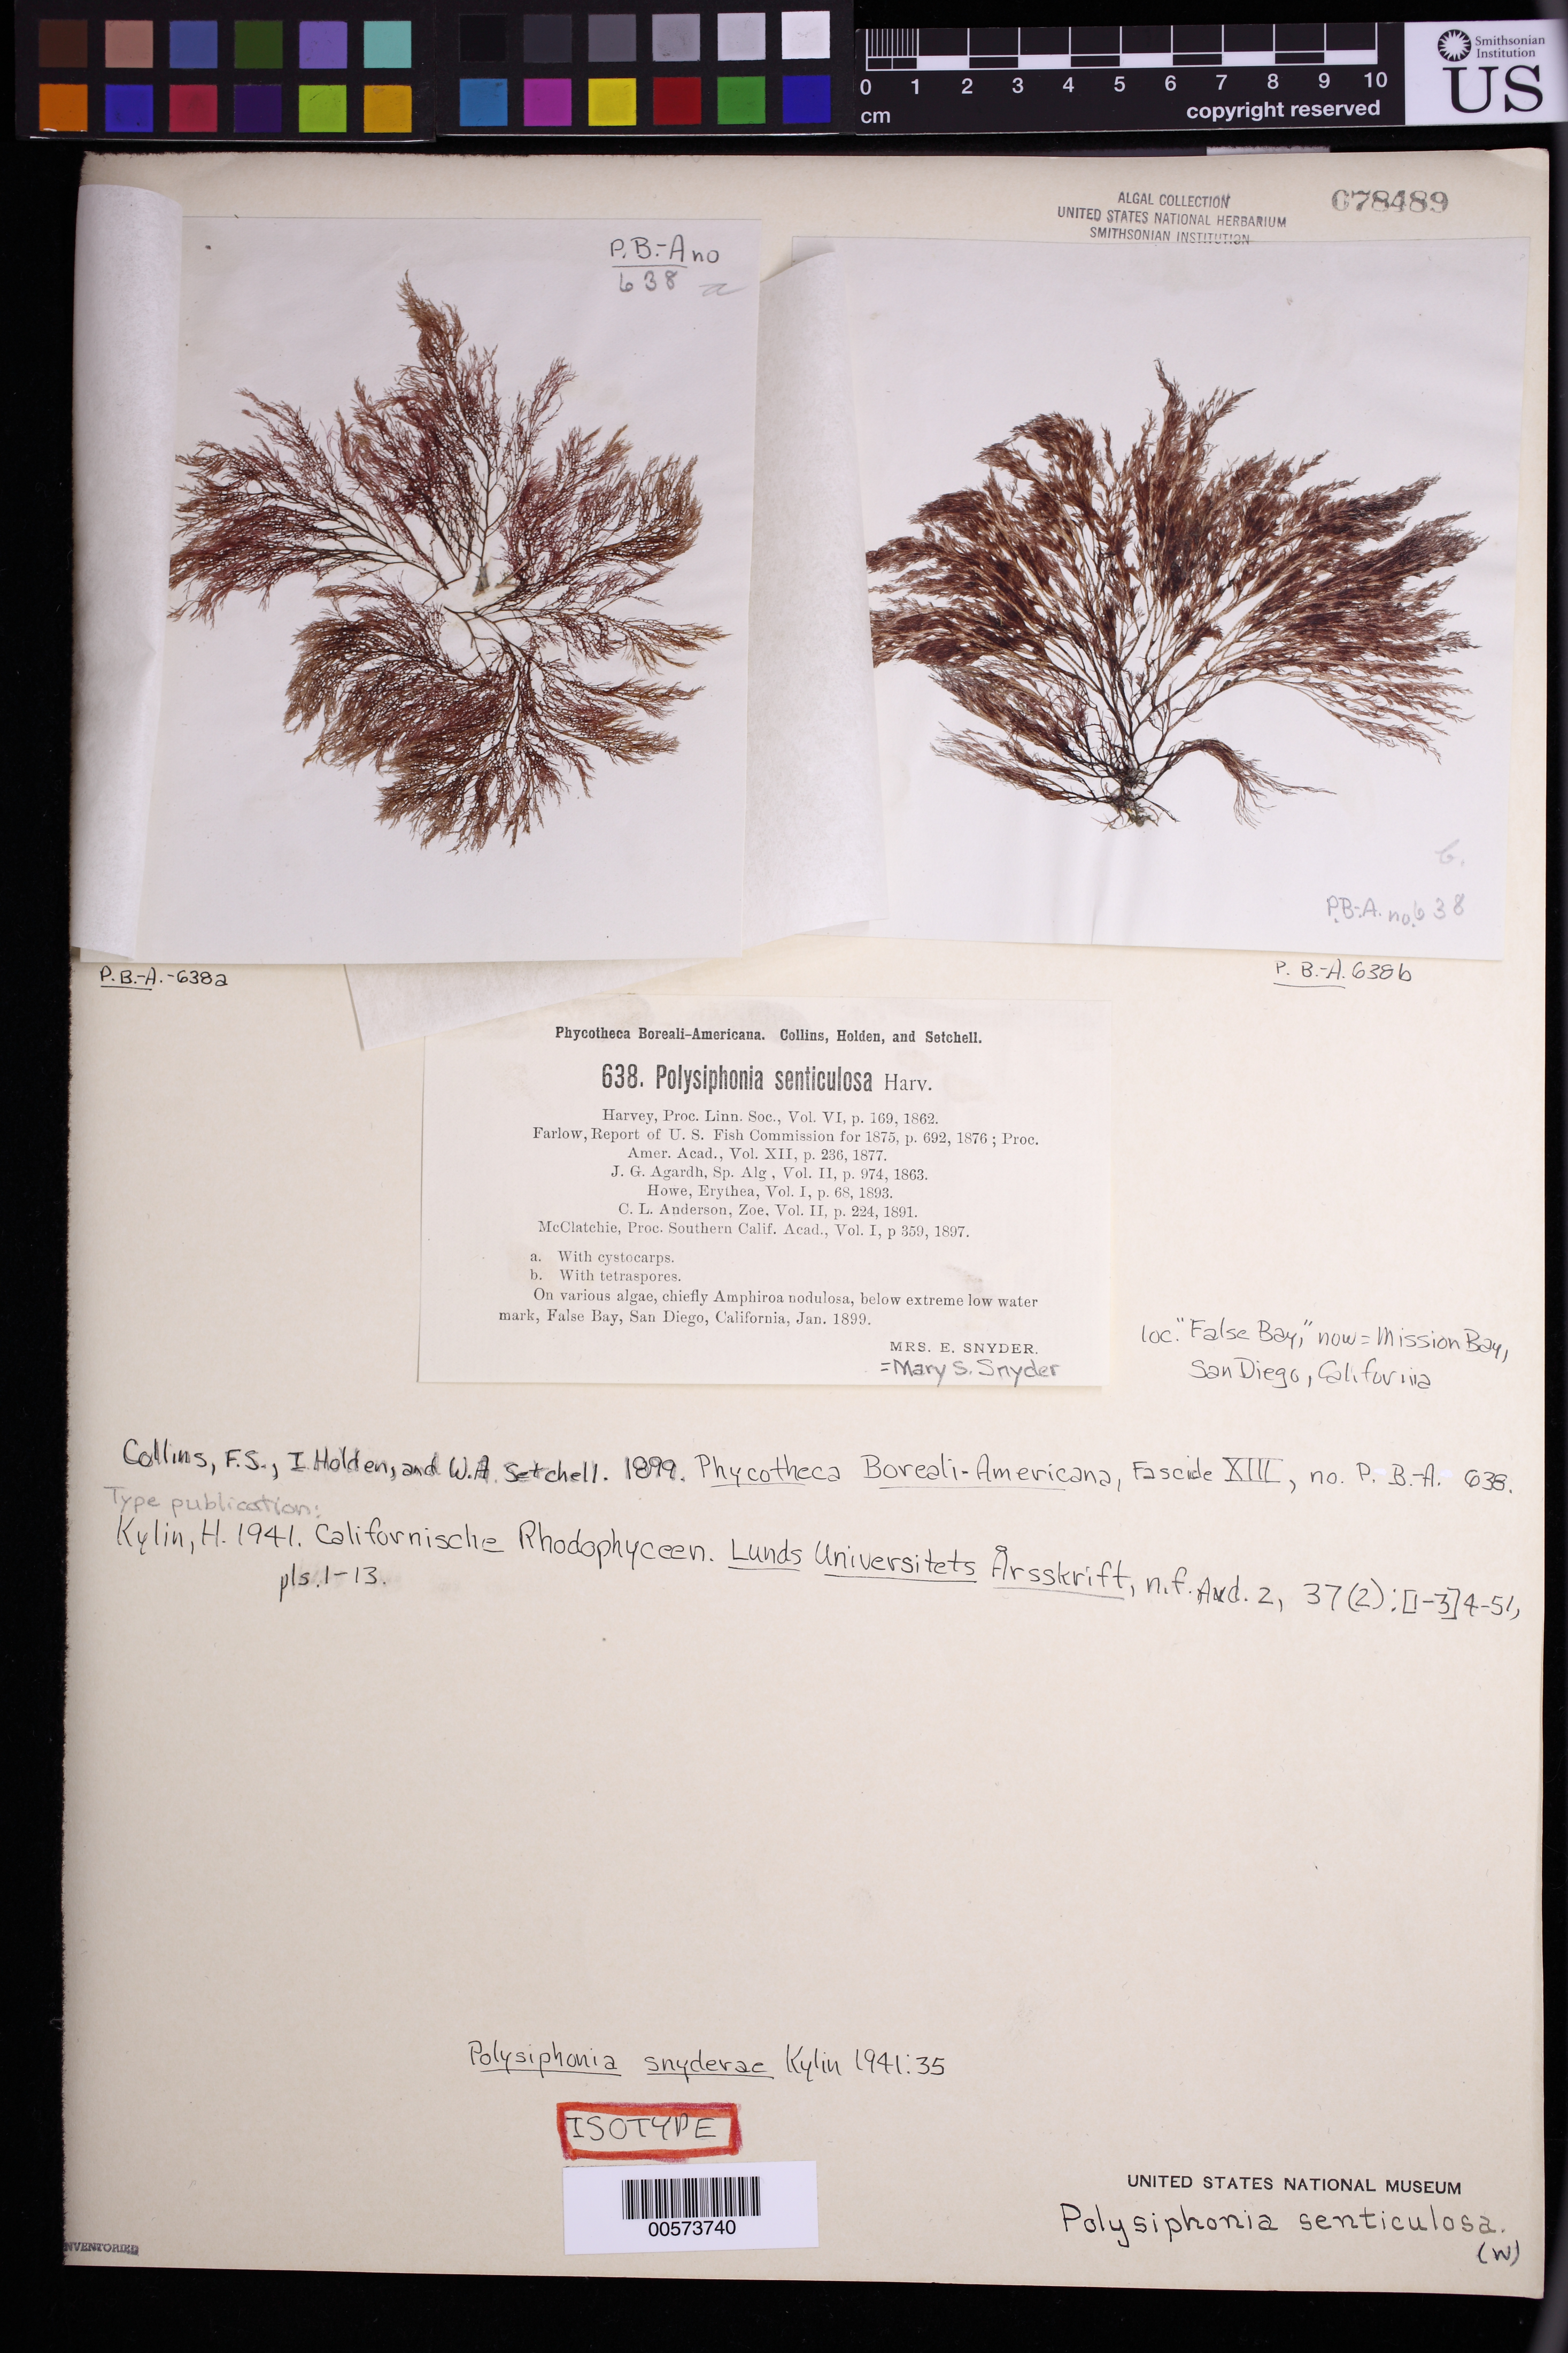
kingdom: Plantae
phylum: Rhodophyta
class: Florideophyceae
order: Ceramiales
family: Rhodomelaceae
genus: Polysiphonia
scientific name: Polysiphonia snyderae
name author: Kylin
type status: Isotype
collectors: M. Snyder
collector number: PB-A 638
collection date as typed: Jan 1899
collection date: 1899-01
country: United States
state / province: California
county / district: San Diego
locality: False Bay [now=Mission Bay], San Diego.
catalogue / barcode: US 78489